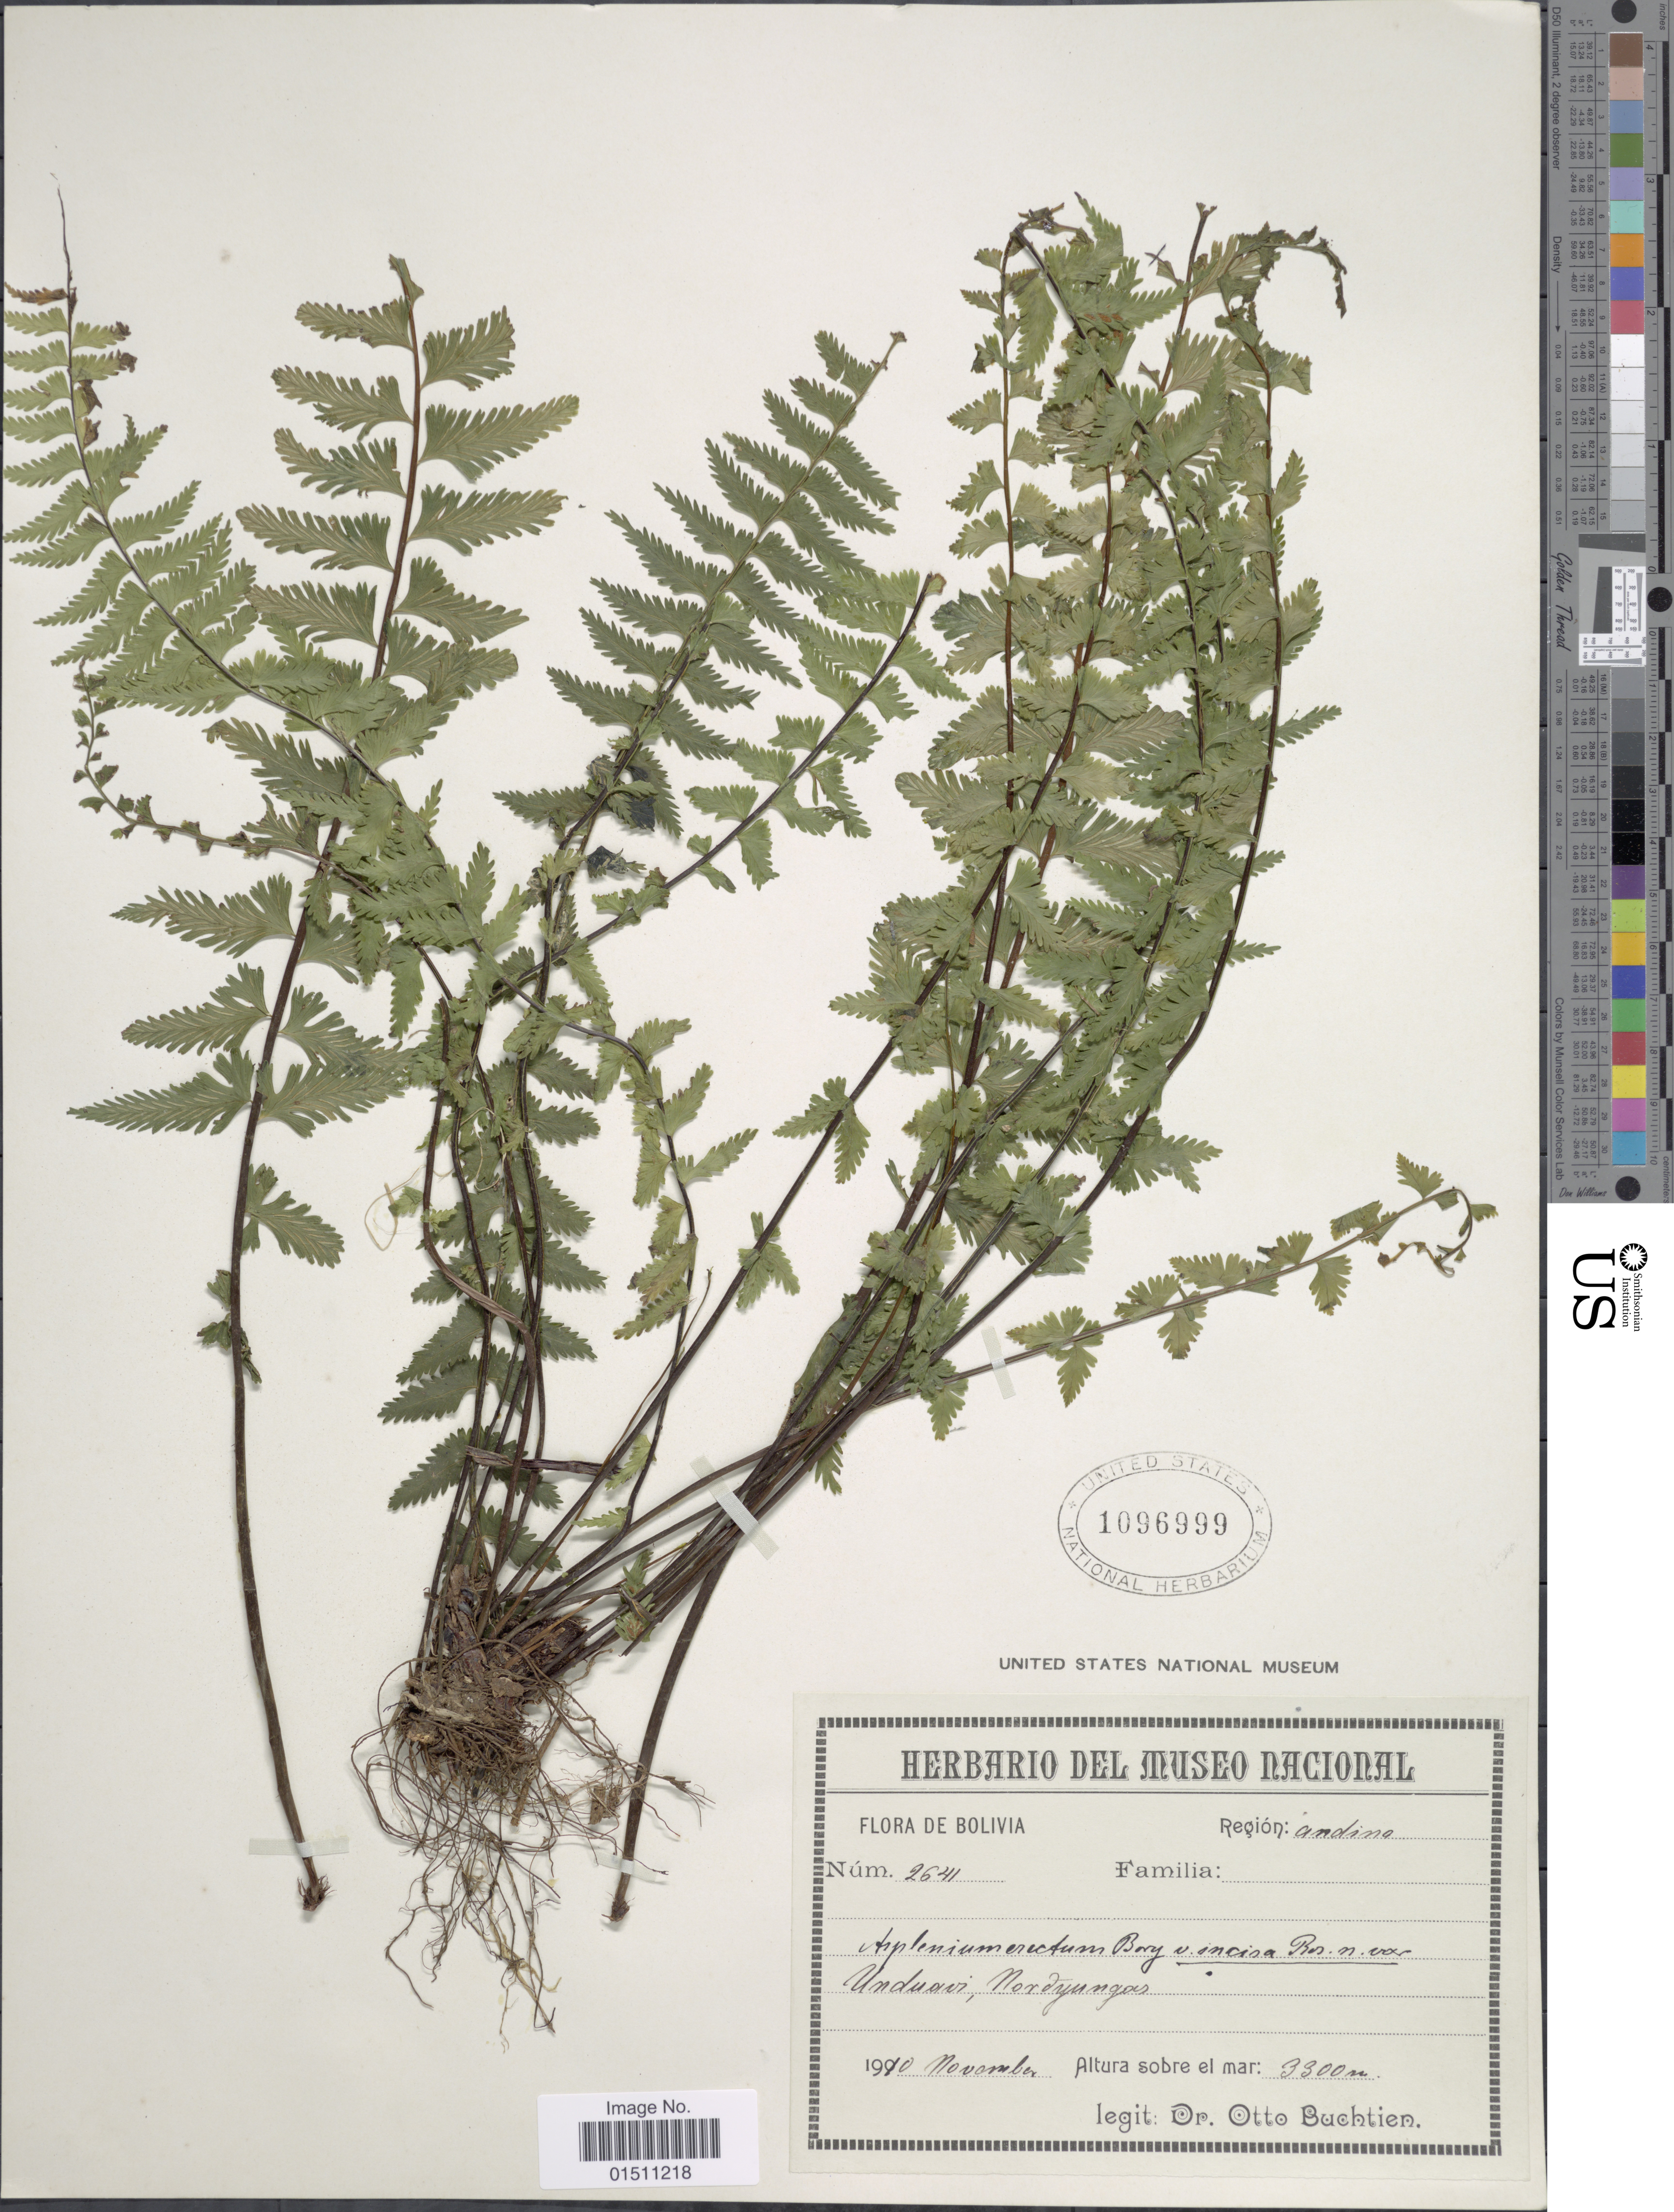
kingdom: Plantae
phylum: Tracheophyta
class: Polypodiopsida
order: Polypodiales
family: Aspleniaceae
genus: Asplenium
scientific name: Asplenium harpeodes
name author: Kunze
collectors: O. Buchtien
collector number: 2641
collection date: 1910-11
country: Bolivia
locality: Bolivia, Andina, Unduavi, Nordyungas.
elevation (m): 3300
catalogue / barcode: US 1096999